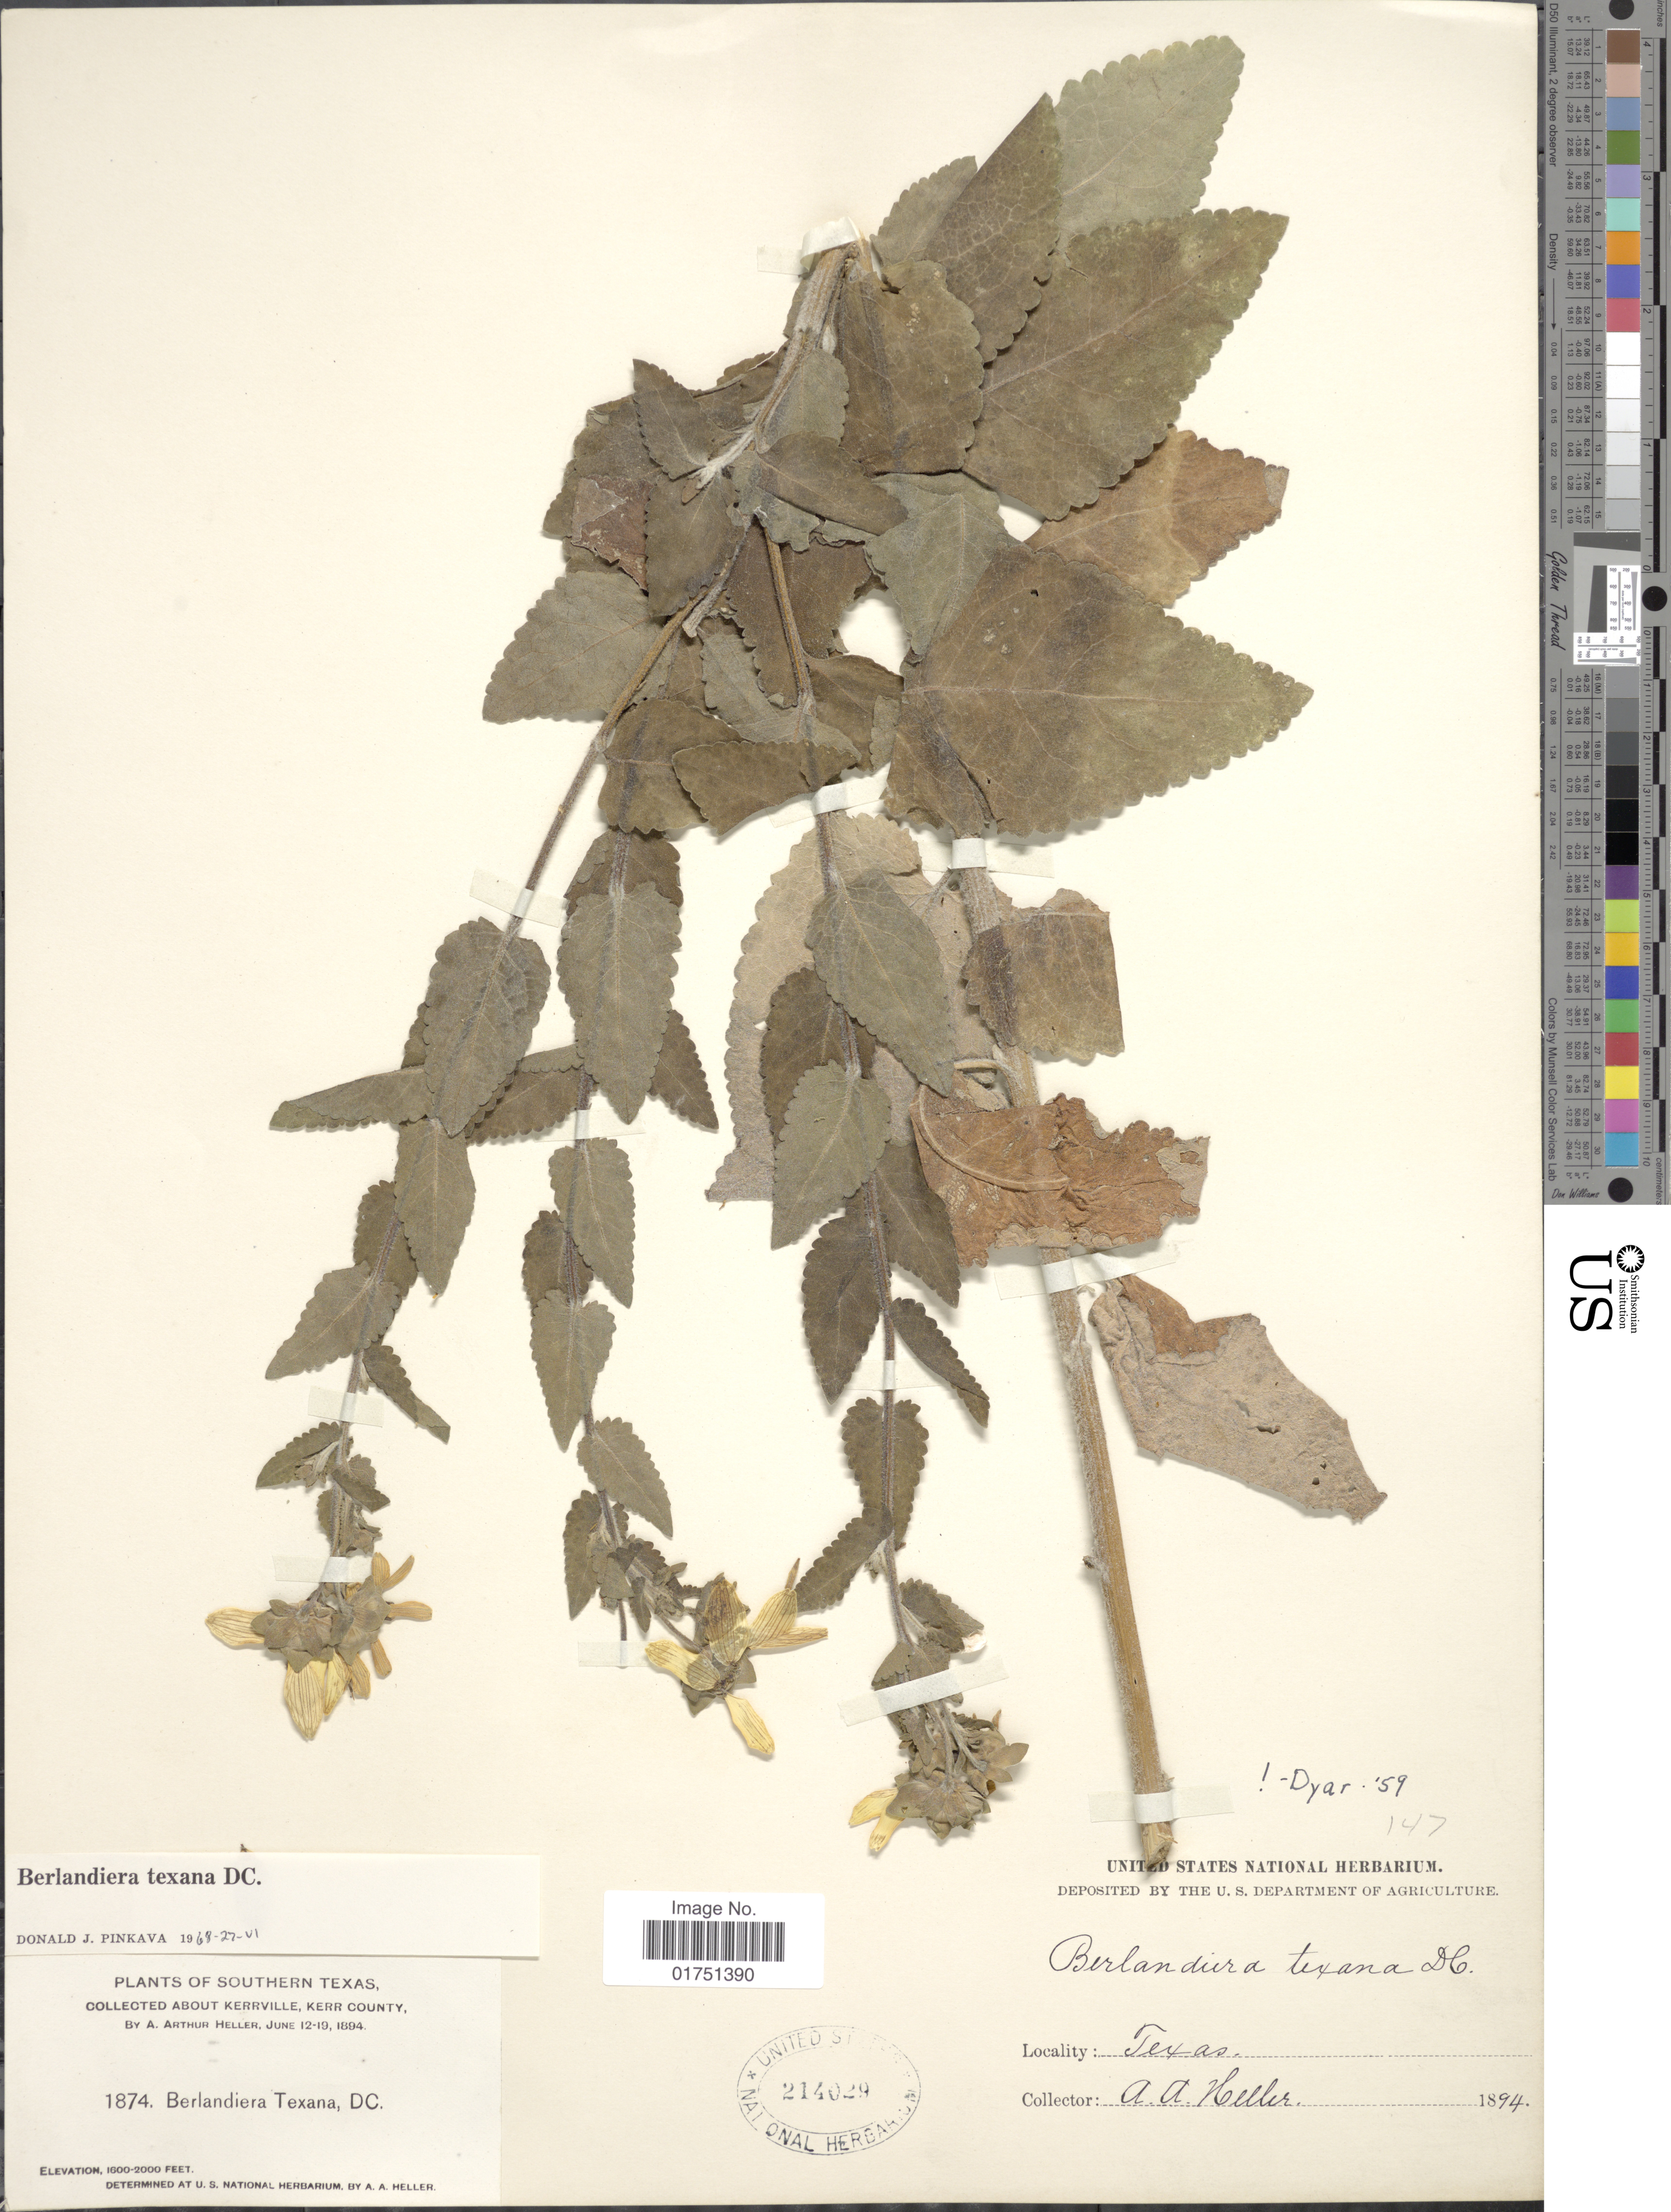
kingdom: Plantae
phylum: Tracheophyta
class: Magnoliopsida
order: Asterales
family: Asteraceae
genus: Berlandiera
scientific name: Berlandiera texana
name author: DC.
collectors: A. A. Heller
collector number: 1874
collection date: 1894-06-12/1894-06-19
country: United States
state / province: Texas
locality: Southern Texas. About Kerrville, Kerr County.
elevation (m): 488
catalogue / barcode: US 214029